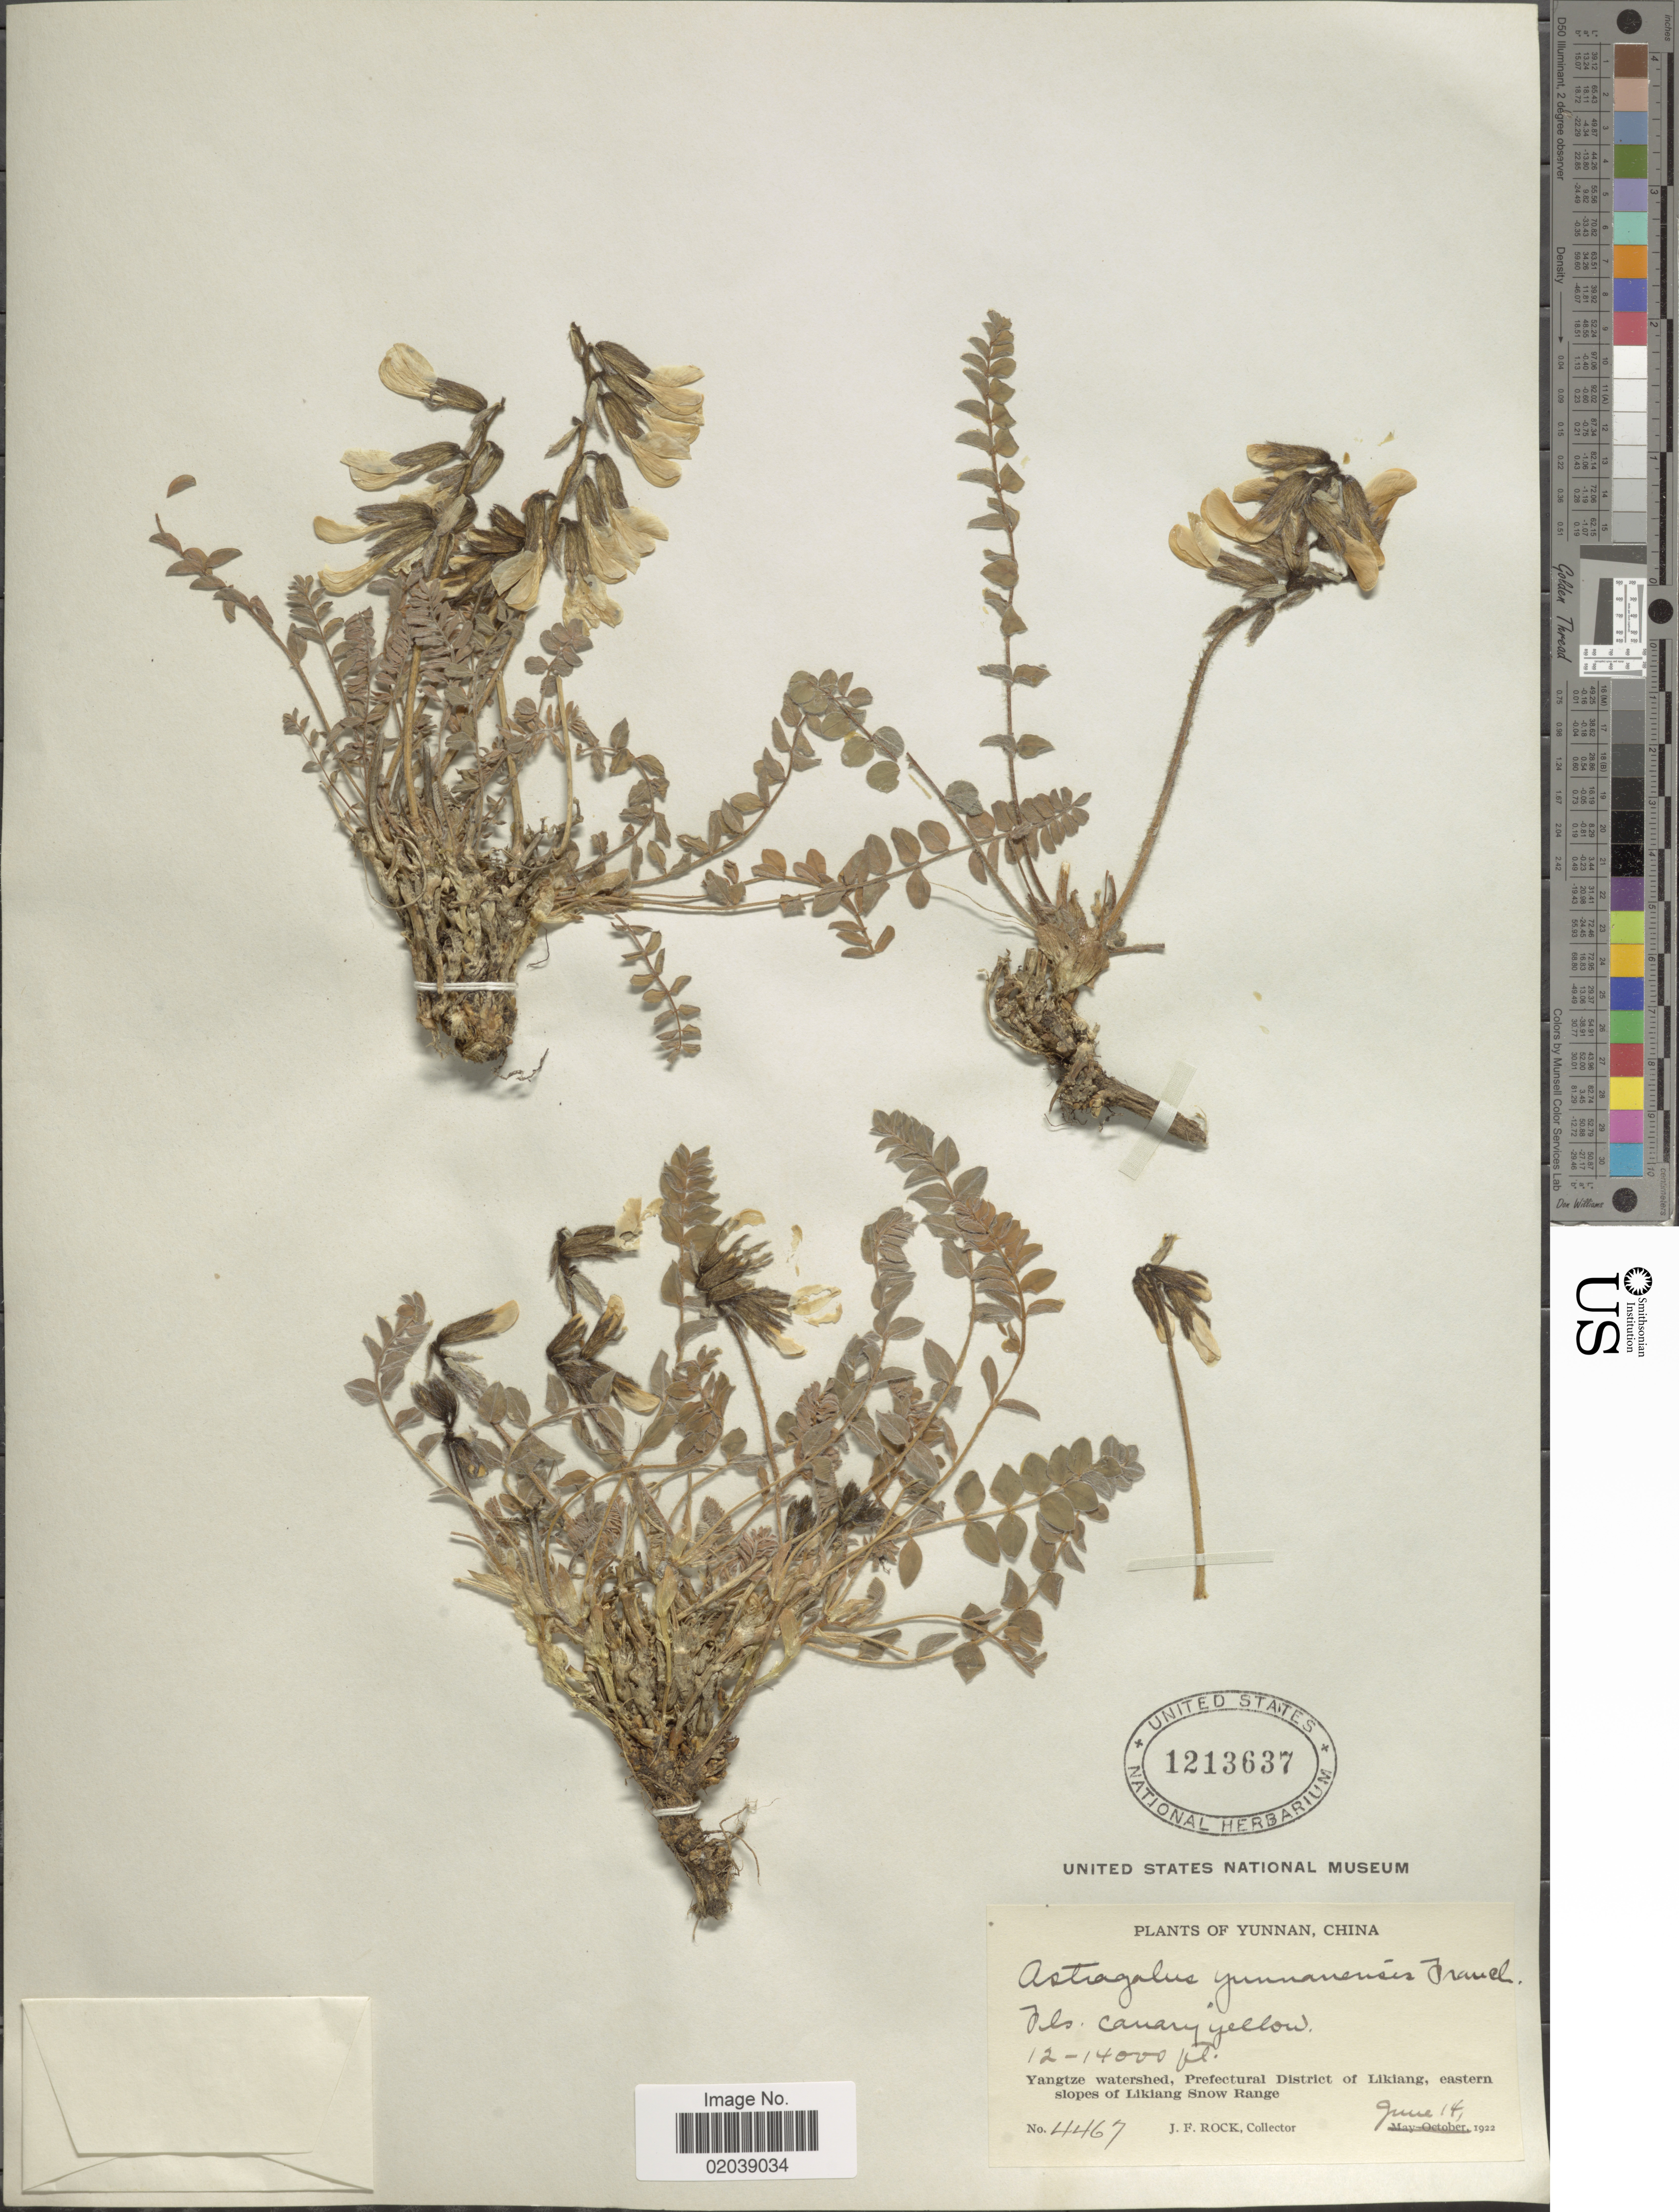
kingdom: Plantae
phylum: Tracheophyta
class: Magnoliopsida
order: Fabales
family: Fabaceae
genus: Astragalus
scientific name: Astragalus yunnanensis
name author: Franch.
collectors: J. Rock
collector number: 4467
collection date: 1922-06-14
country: China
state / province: Yunnan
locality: Yangtze watershed, Prefectural District of Likiang, eastern slopes of Likiang Snow Range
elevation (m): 3658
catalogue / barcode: US 1213637